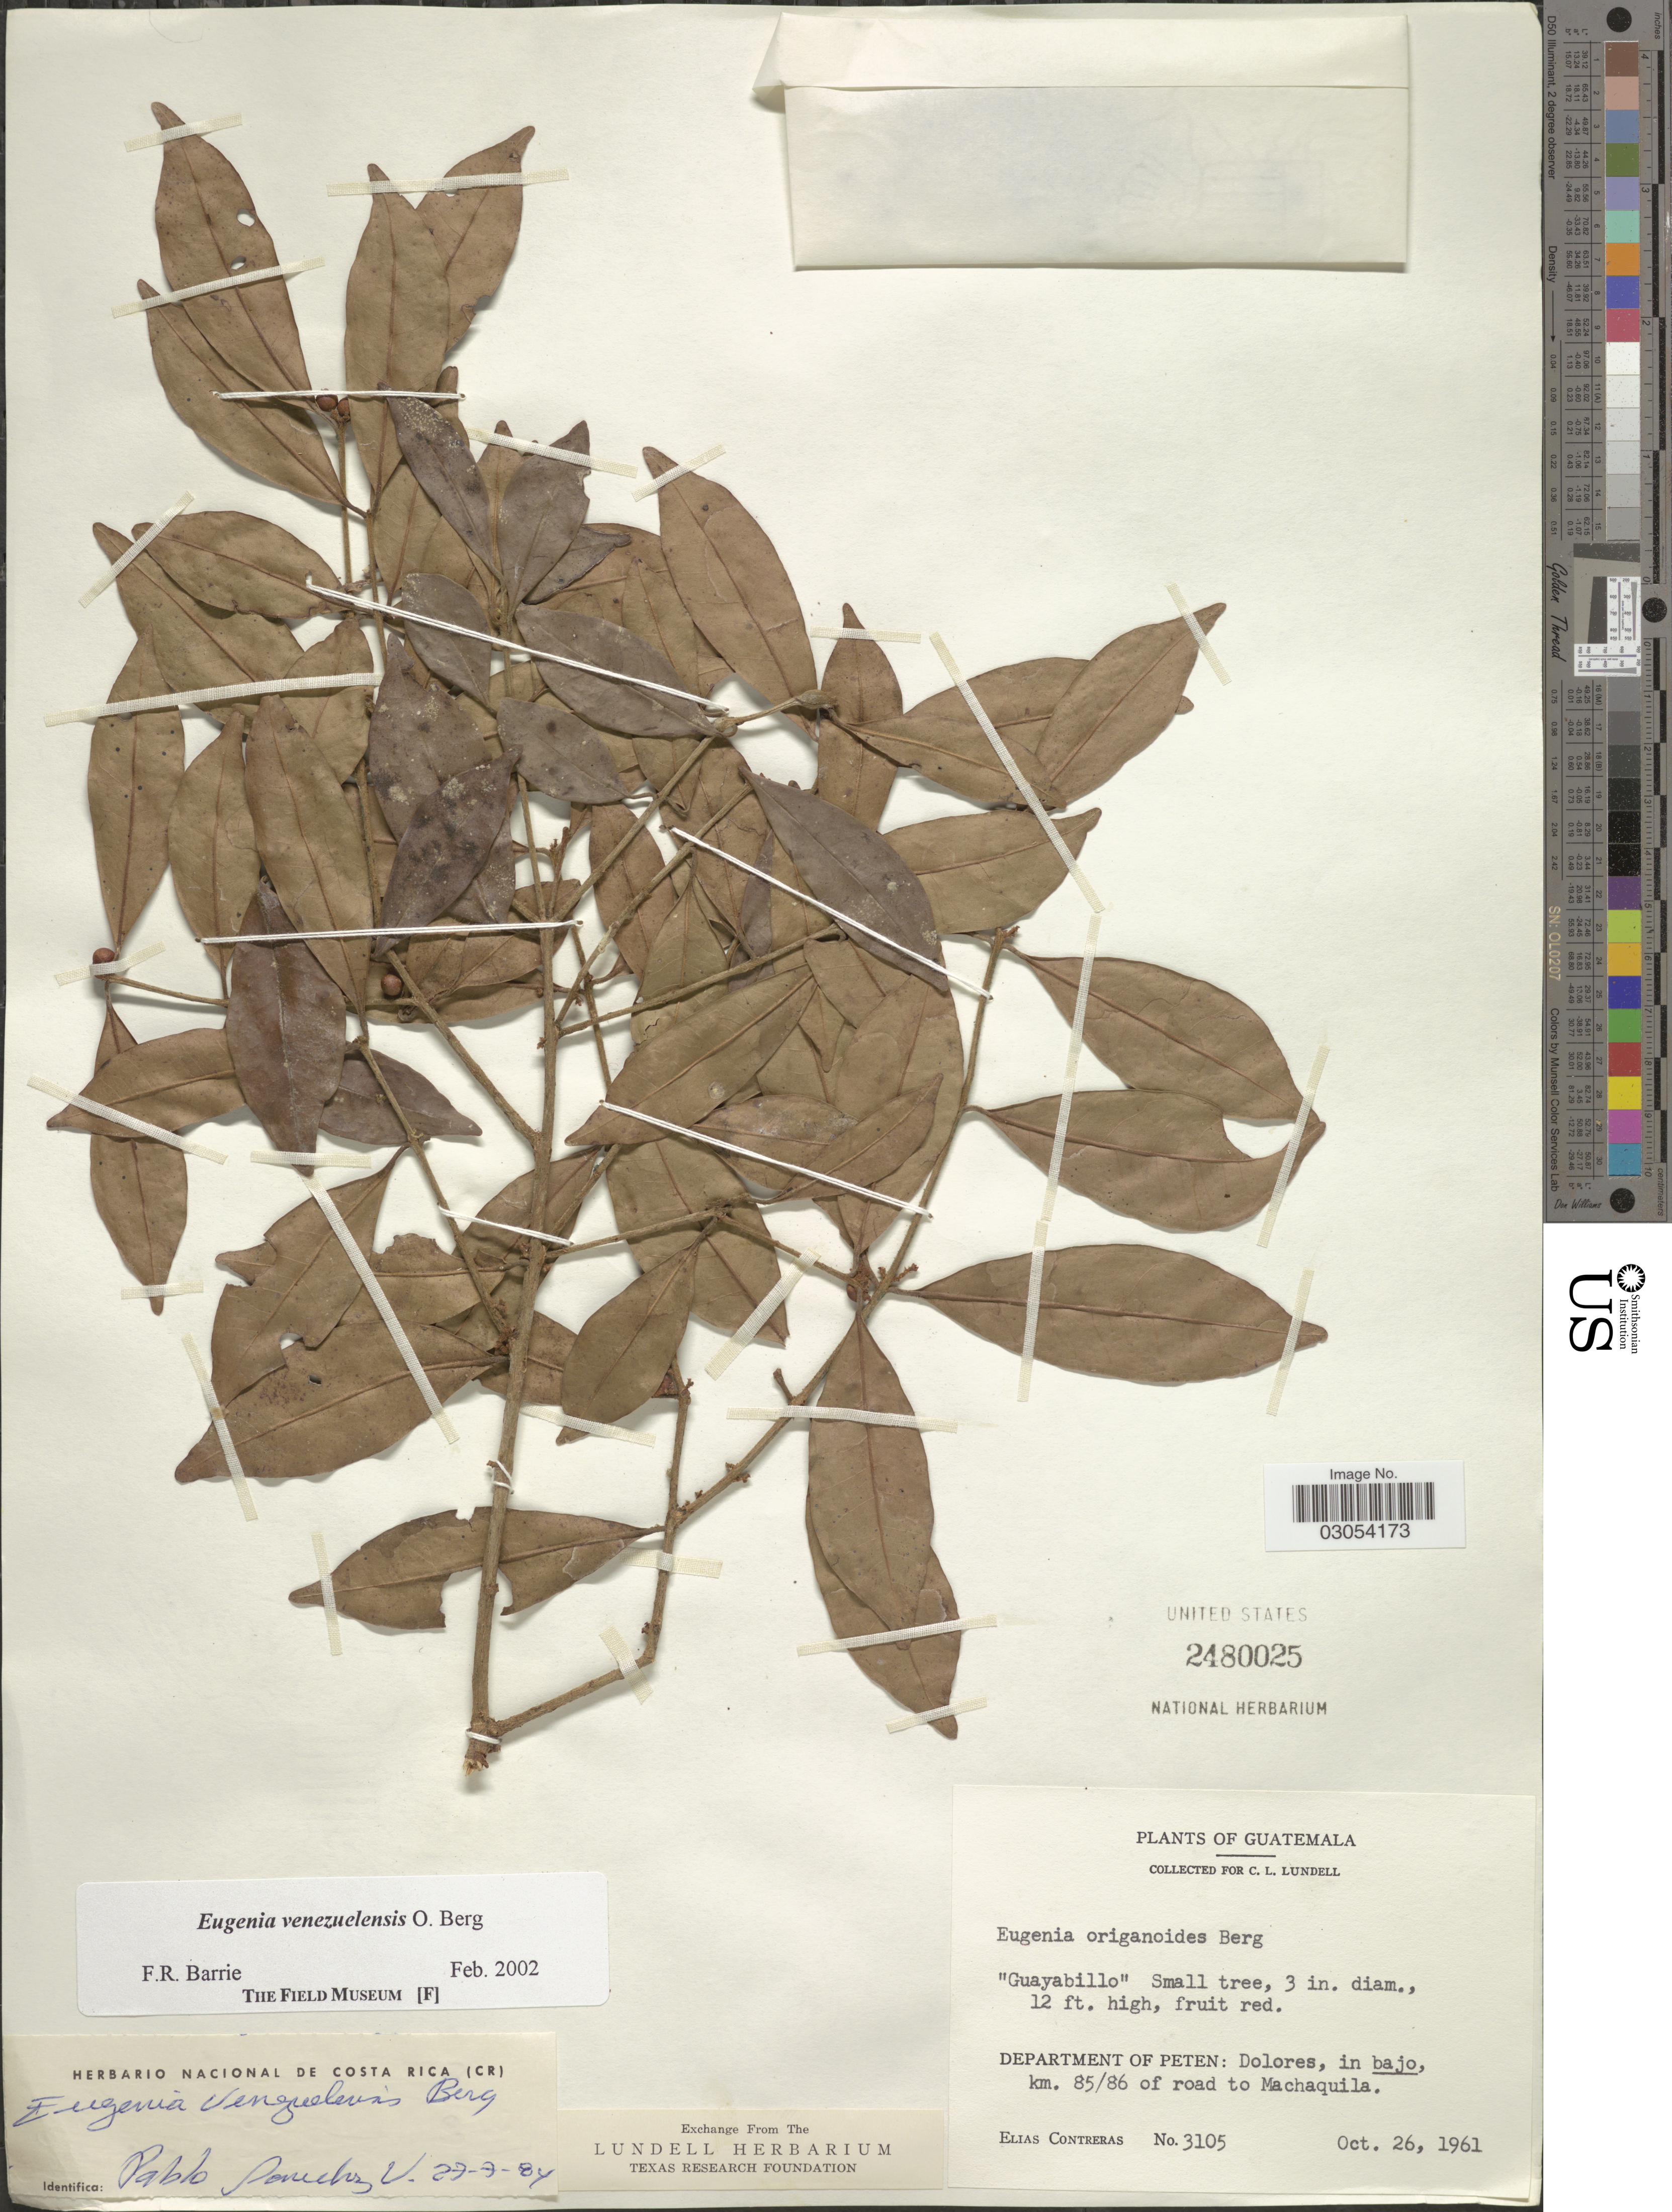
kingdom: Plantae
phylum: Tracheophyta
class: Magnoliopsida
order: Myrtales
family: Myrtaceae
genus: Eugenia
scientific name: Eugenia venezuelensis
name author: O. Berg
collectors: E. Contreras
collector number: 3105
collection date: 1961-10-26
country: Guatemala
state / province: El Petén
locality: Department of Peten: Dolores, in bajo, km. 85/86 of road to Machaquila.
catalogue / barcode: US 2480025